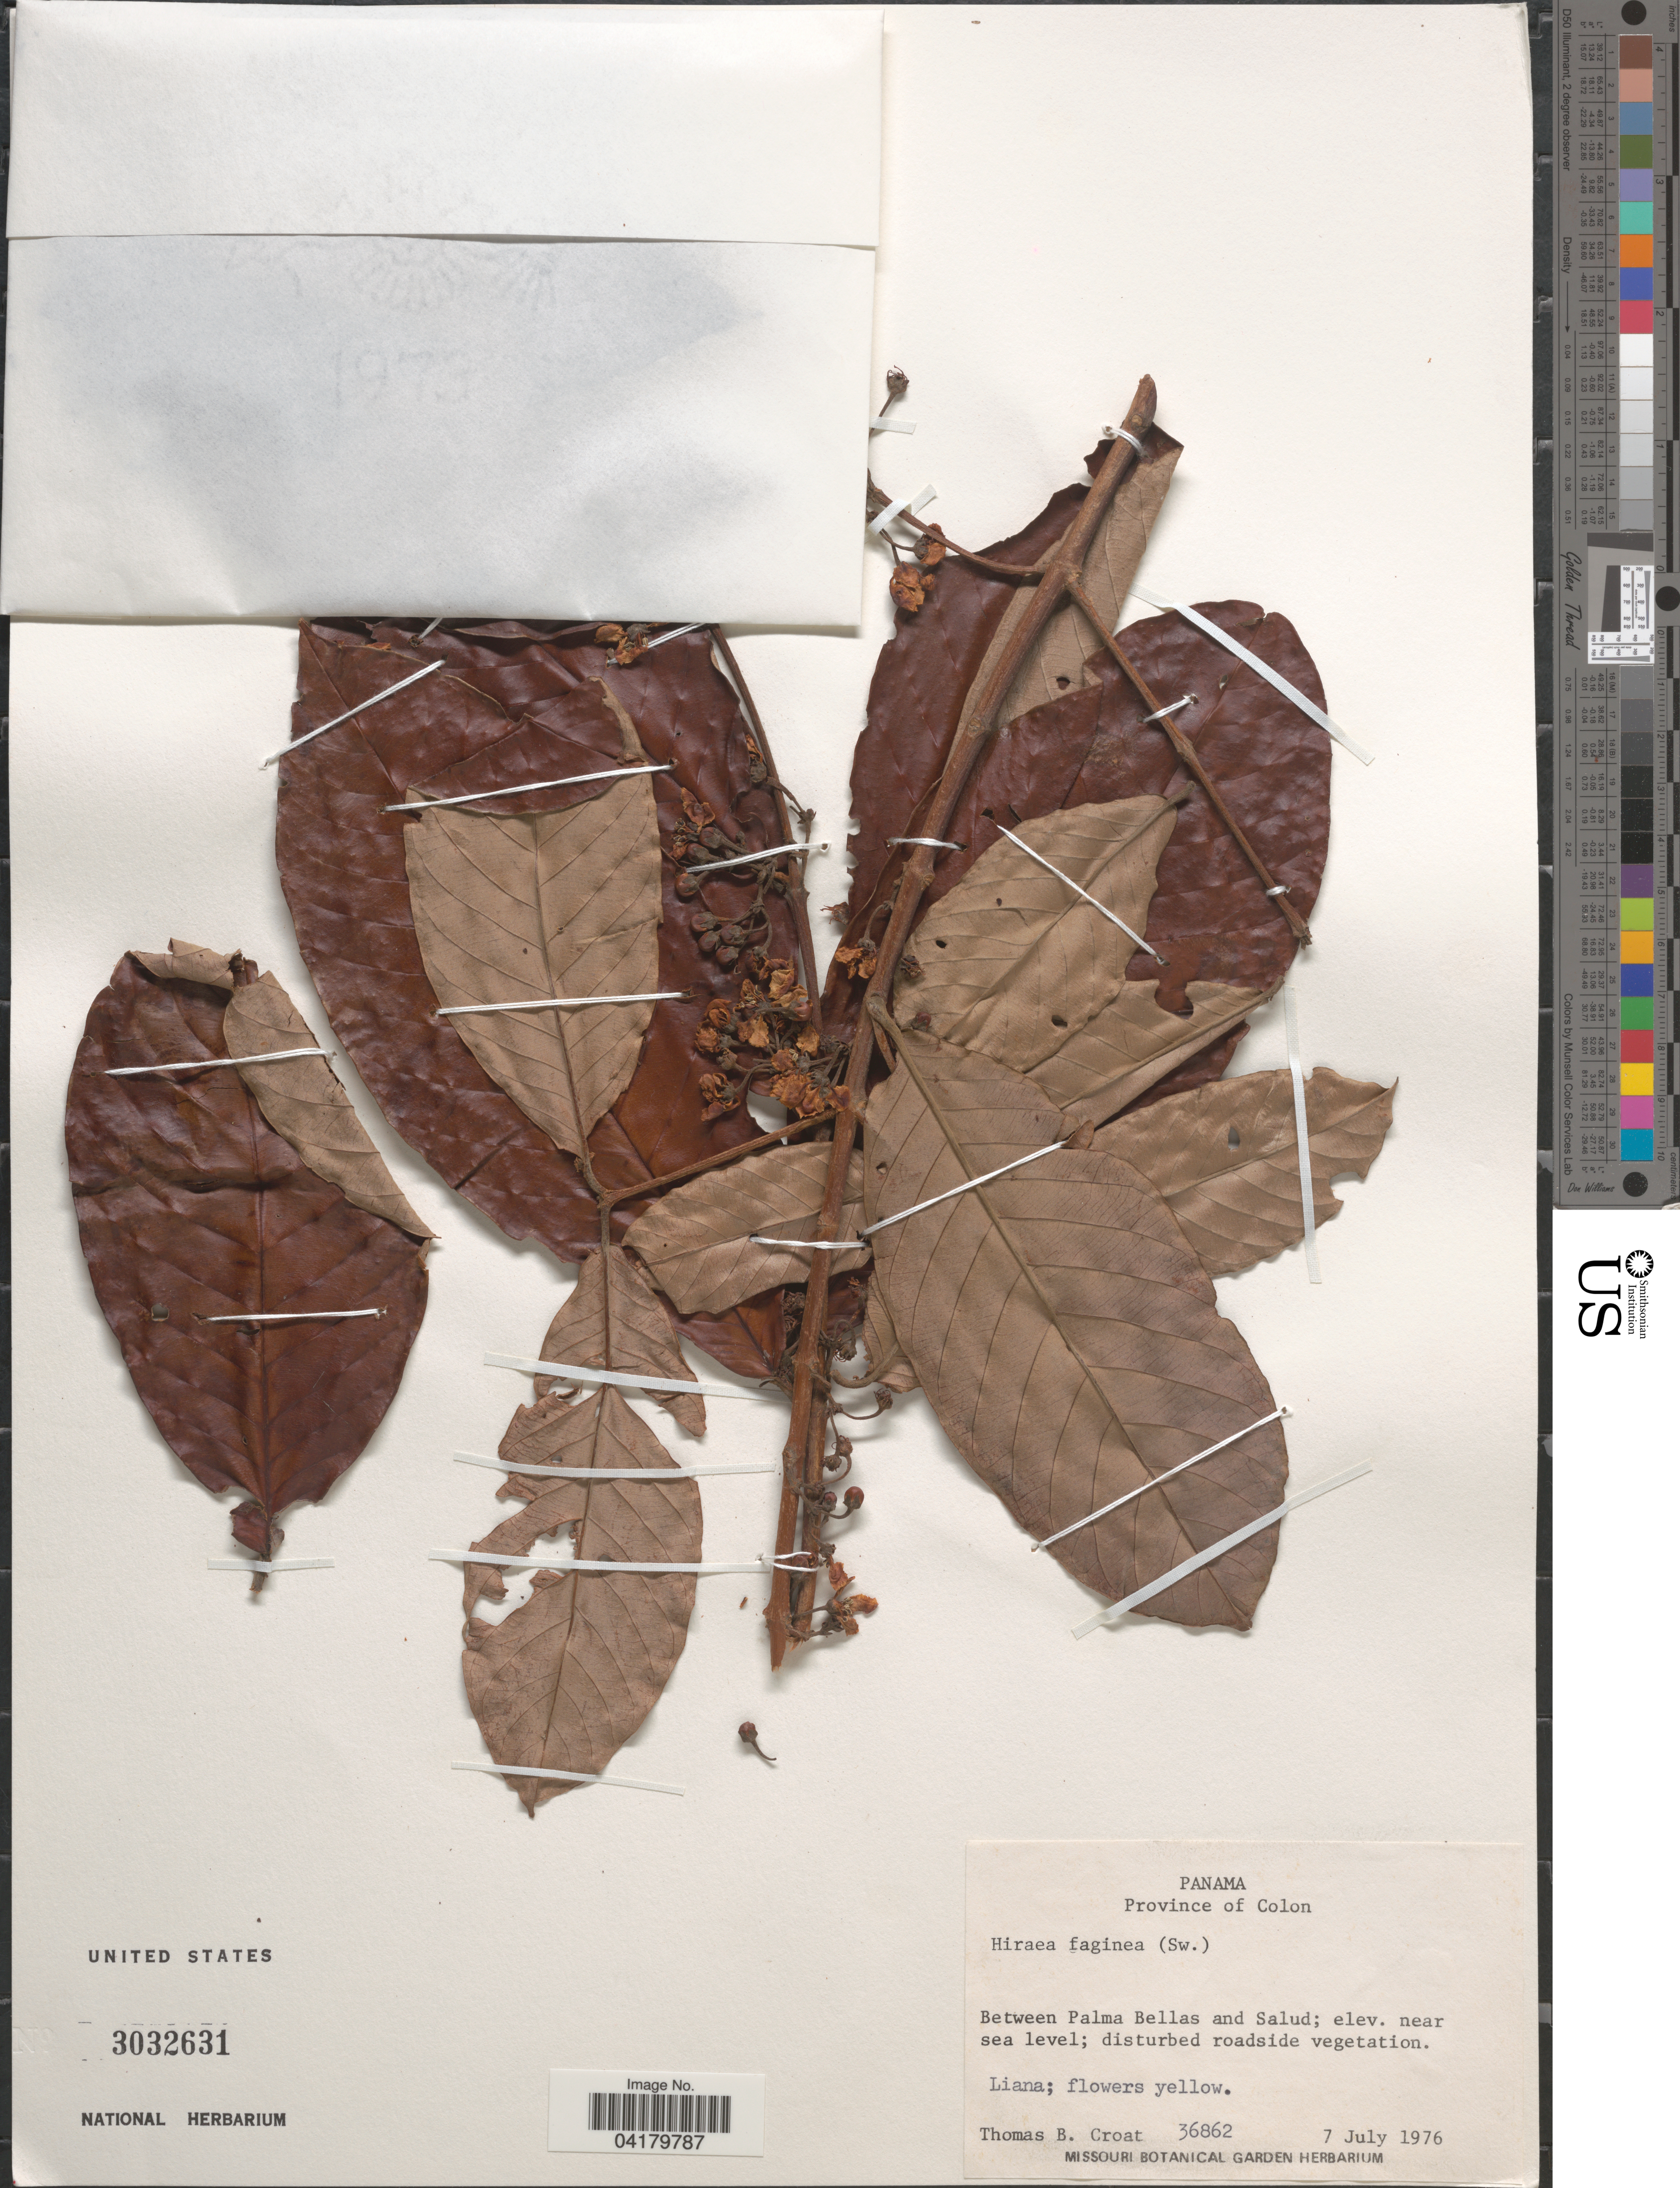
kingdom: Plantae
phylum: Tracheophyta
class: Magnoliopsida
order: Malpighiales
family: Malpighiaceae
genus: Hiraea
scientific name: Hiraea faginea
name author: (Sw.) Nied.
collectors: T. B. Croat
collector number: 36862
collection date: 1976-07-07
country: Panama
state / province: Colón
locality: Between Palma Bellas and Salud.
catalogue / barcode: US 3032631